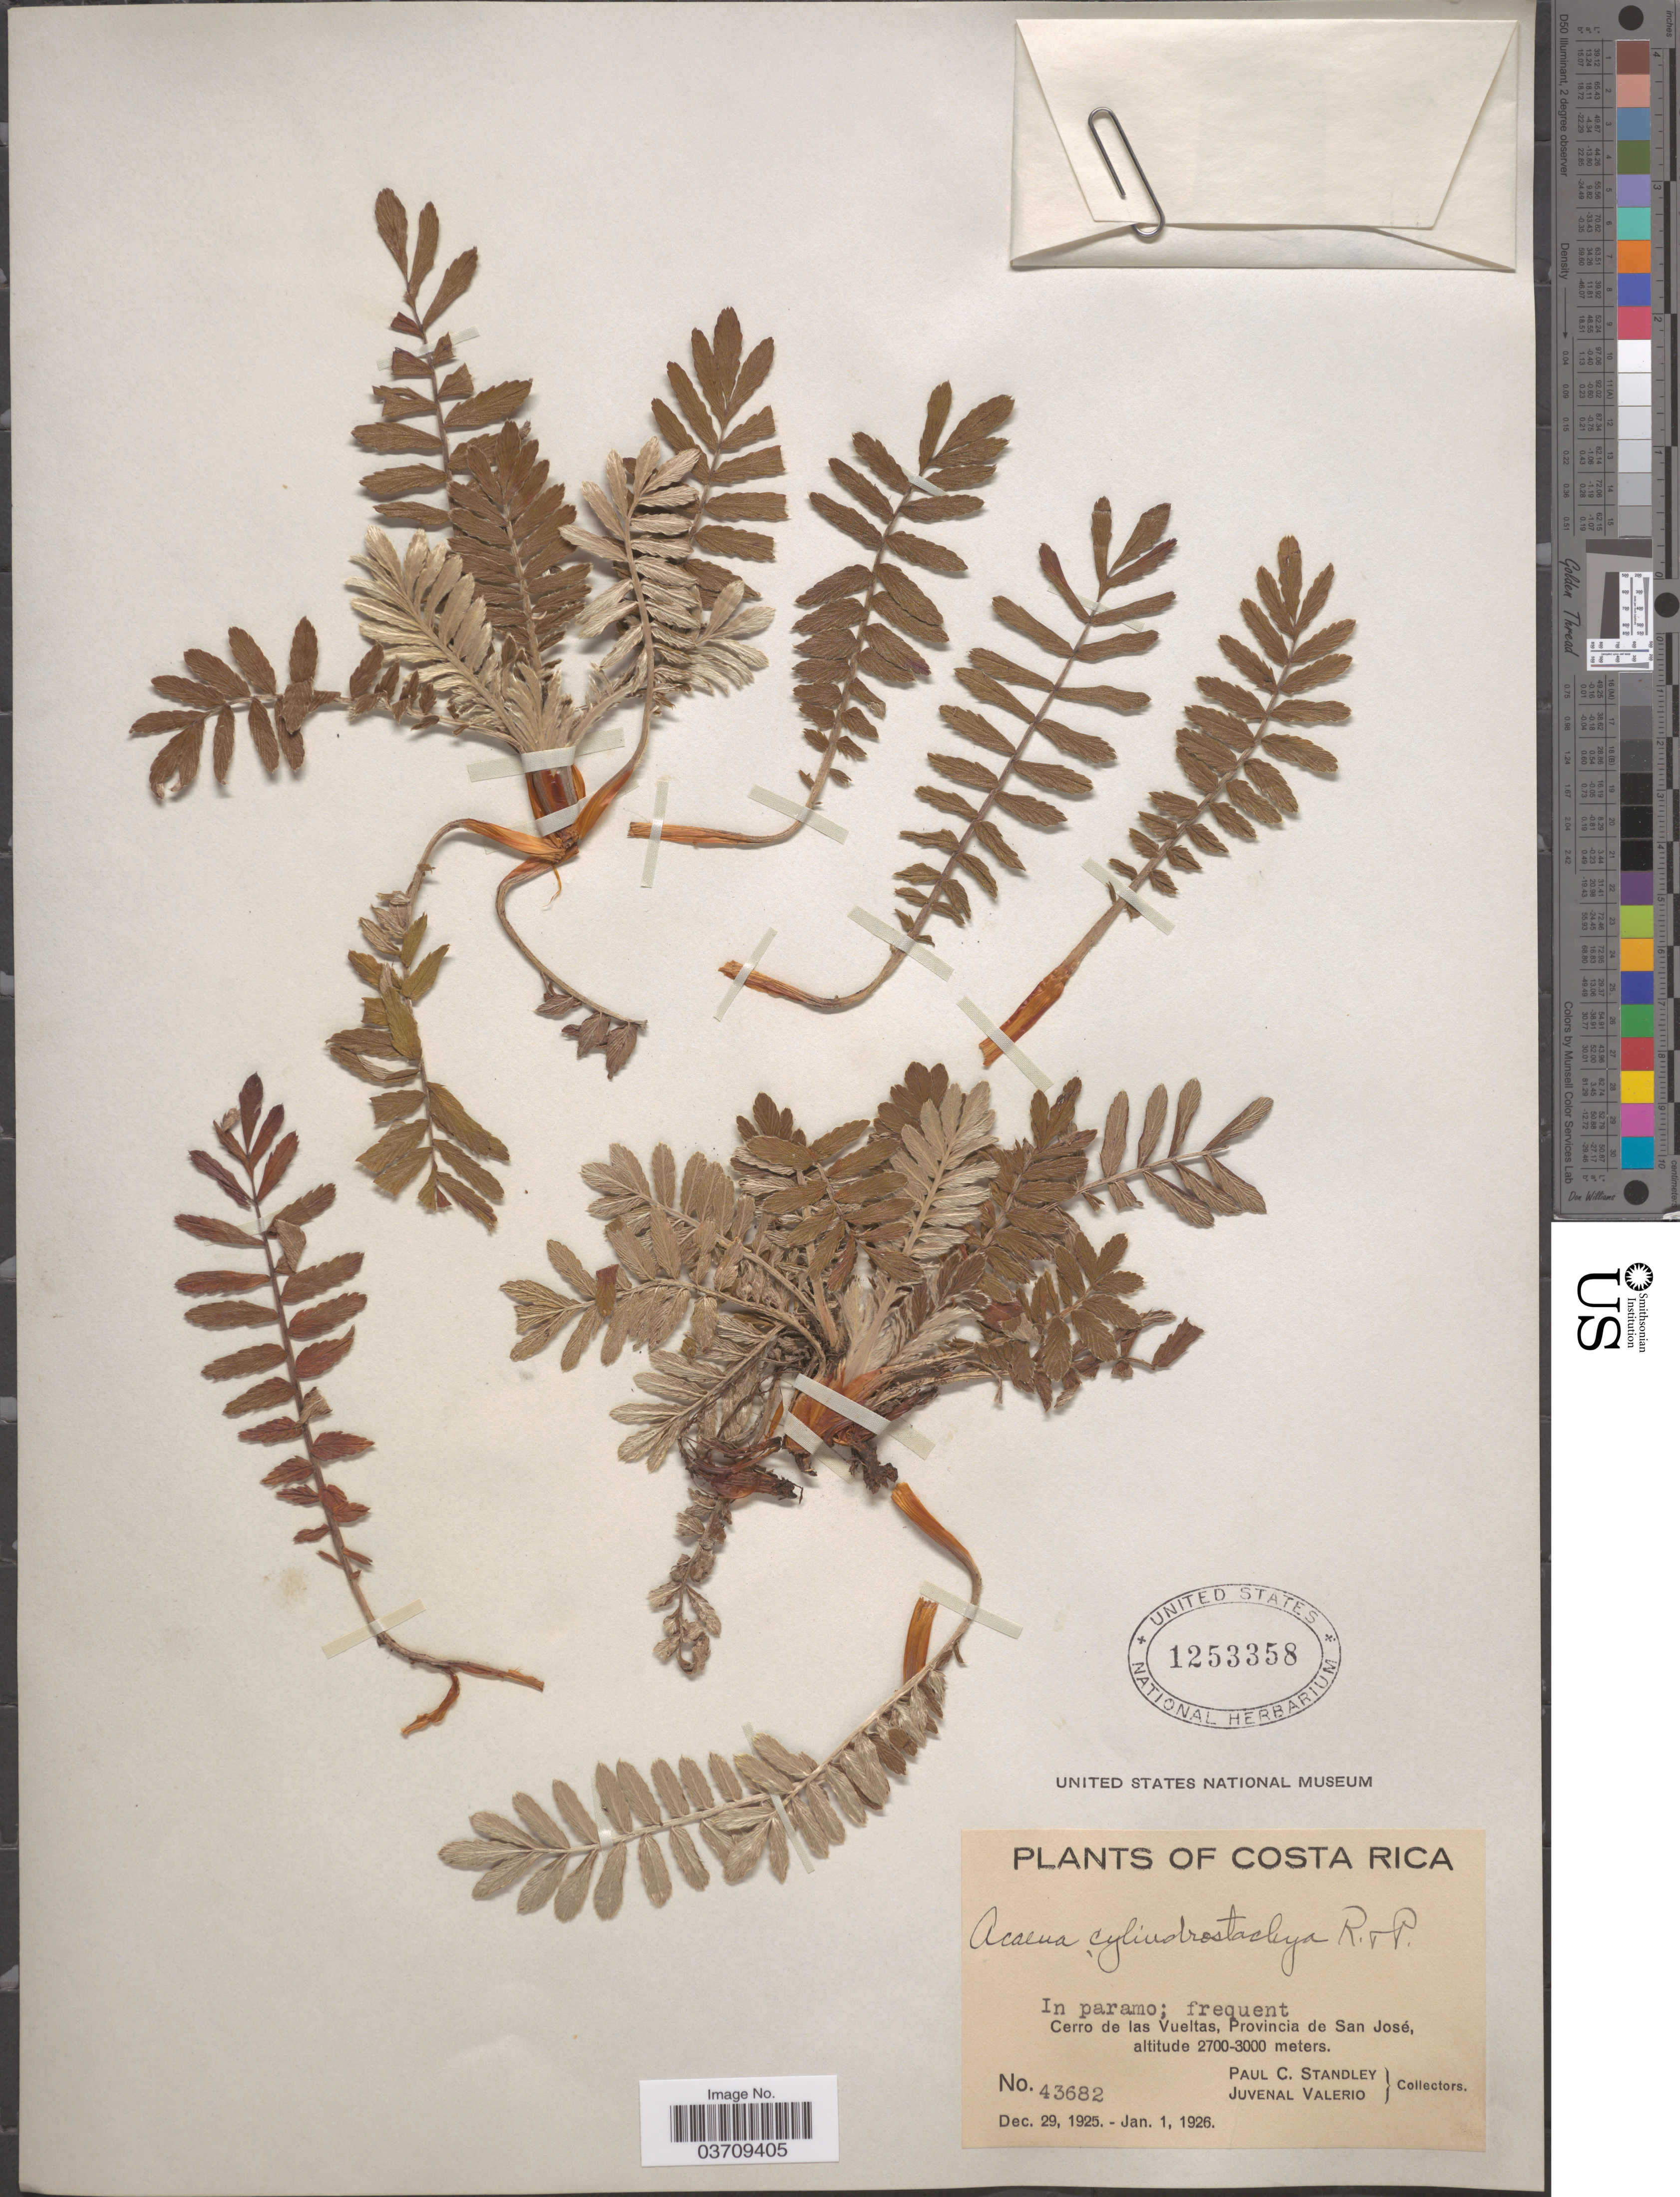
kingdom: Plantae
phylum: Tracheophyta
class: Magnoliopsida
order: Rosales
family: Rosaceae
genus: Acaena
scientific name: Acaena cylindristachya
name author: Ruiz & Pav.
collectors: P. C. Standley & J. Valerio R.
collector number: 43682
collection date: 1925-12-29/1926-01-01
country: Costa Rica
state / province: San José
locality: Cerro de las Vueltas.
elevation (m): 2700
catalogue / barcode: US 1253358